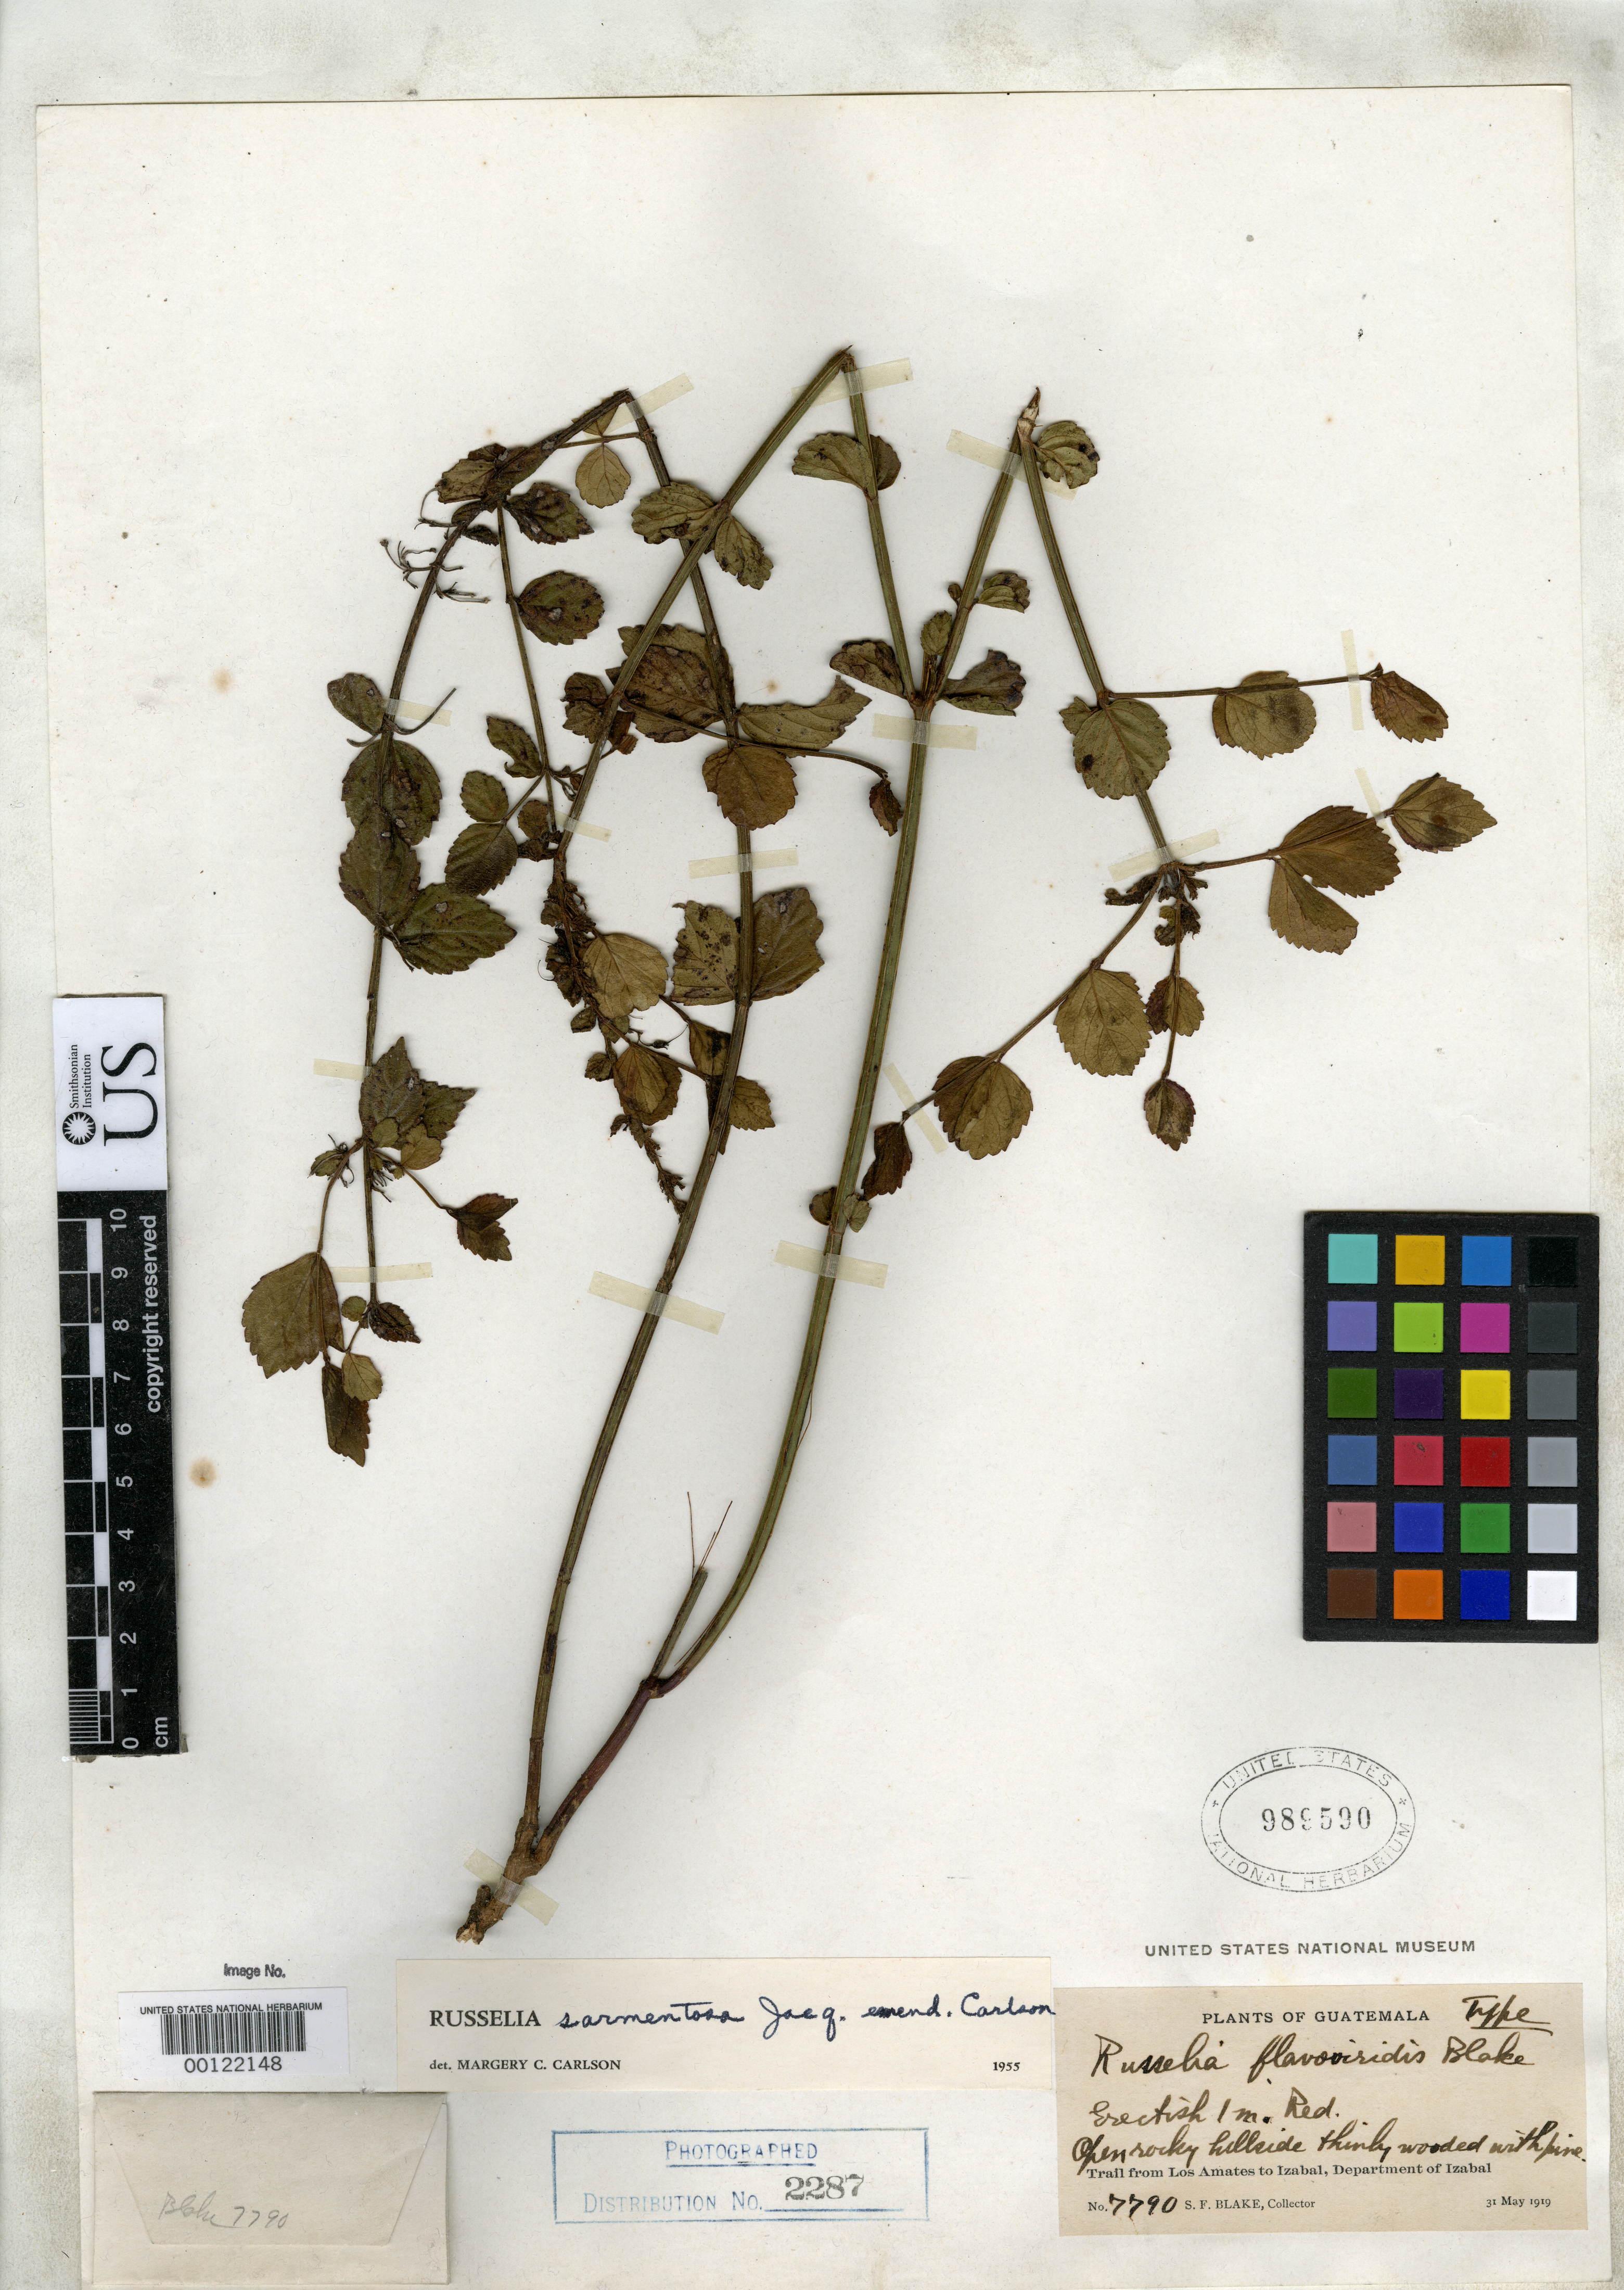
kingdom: Plantae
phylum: Tracheophyta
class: Magnoliopsida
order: Lamiales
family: Plantaginaceae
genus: Russelia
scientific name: Russelia flavoviridis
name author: S.F. Blake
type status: Holotype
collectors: S. Blake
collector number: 7790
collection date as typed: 31 May 1919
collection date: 1919-05-31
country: Guatemala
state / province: Izabal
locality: Between Los Amates and Izabal.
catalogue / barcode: US 989590